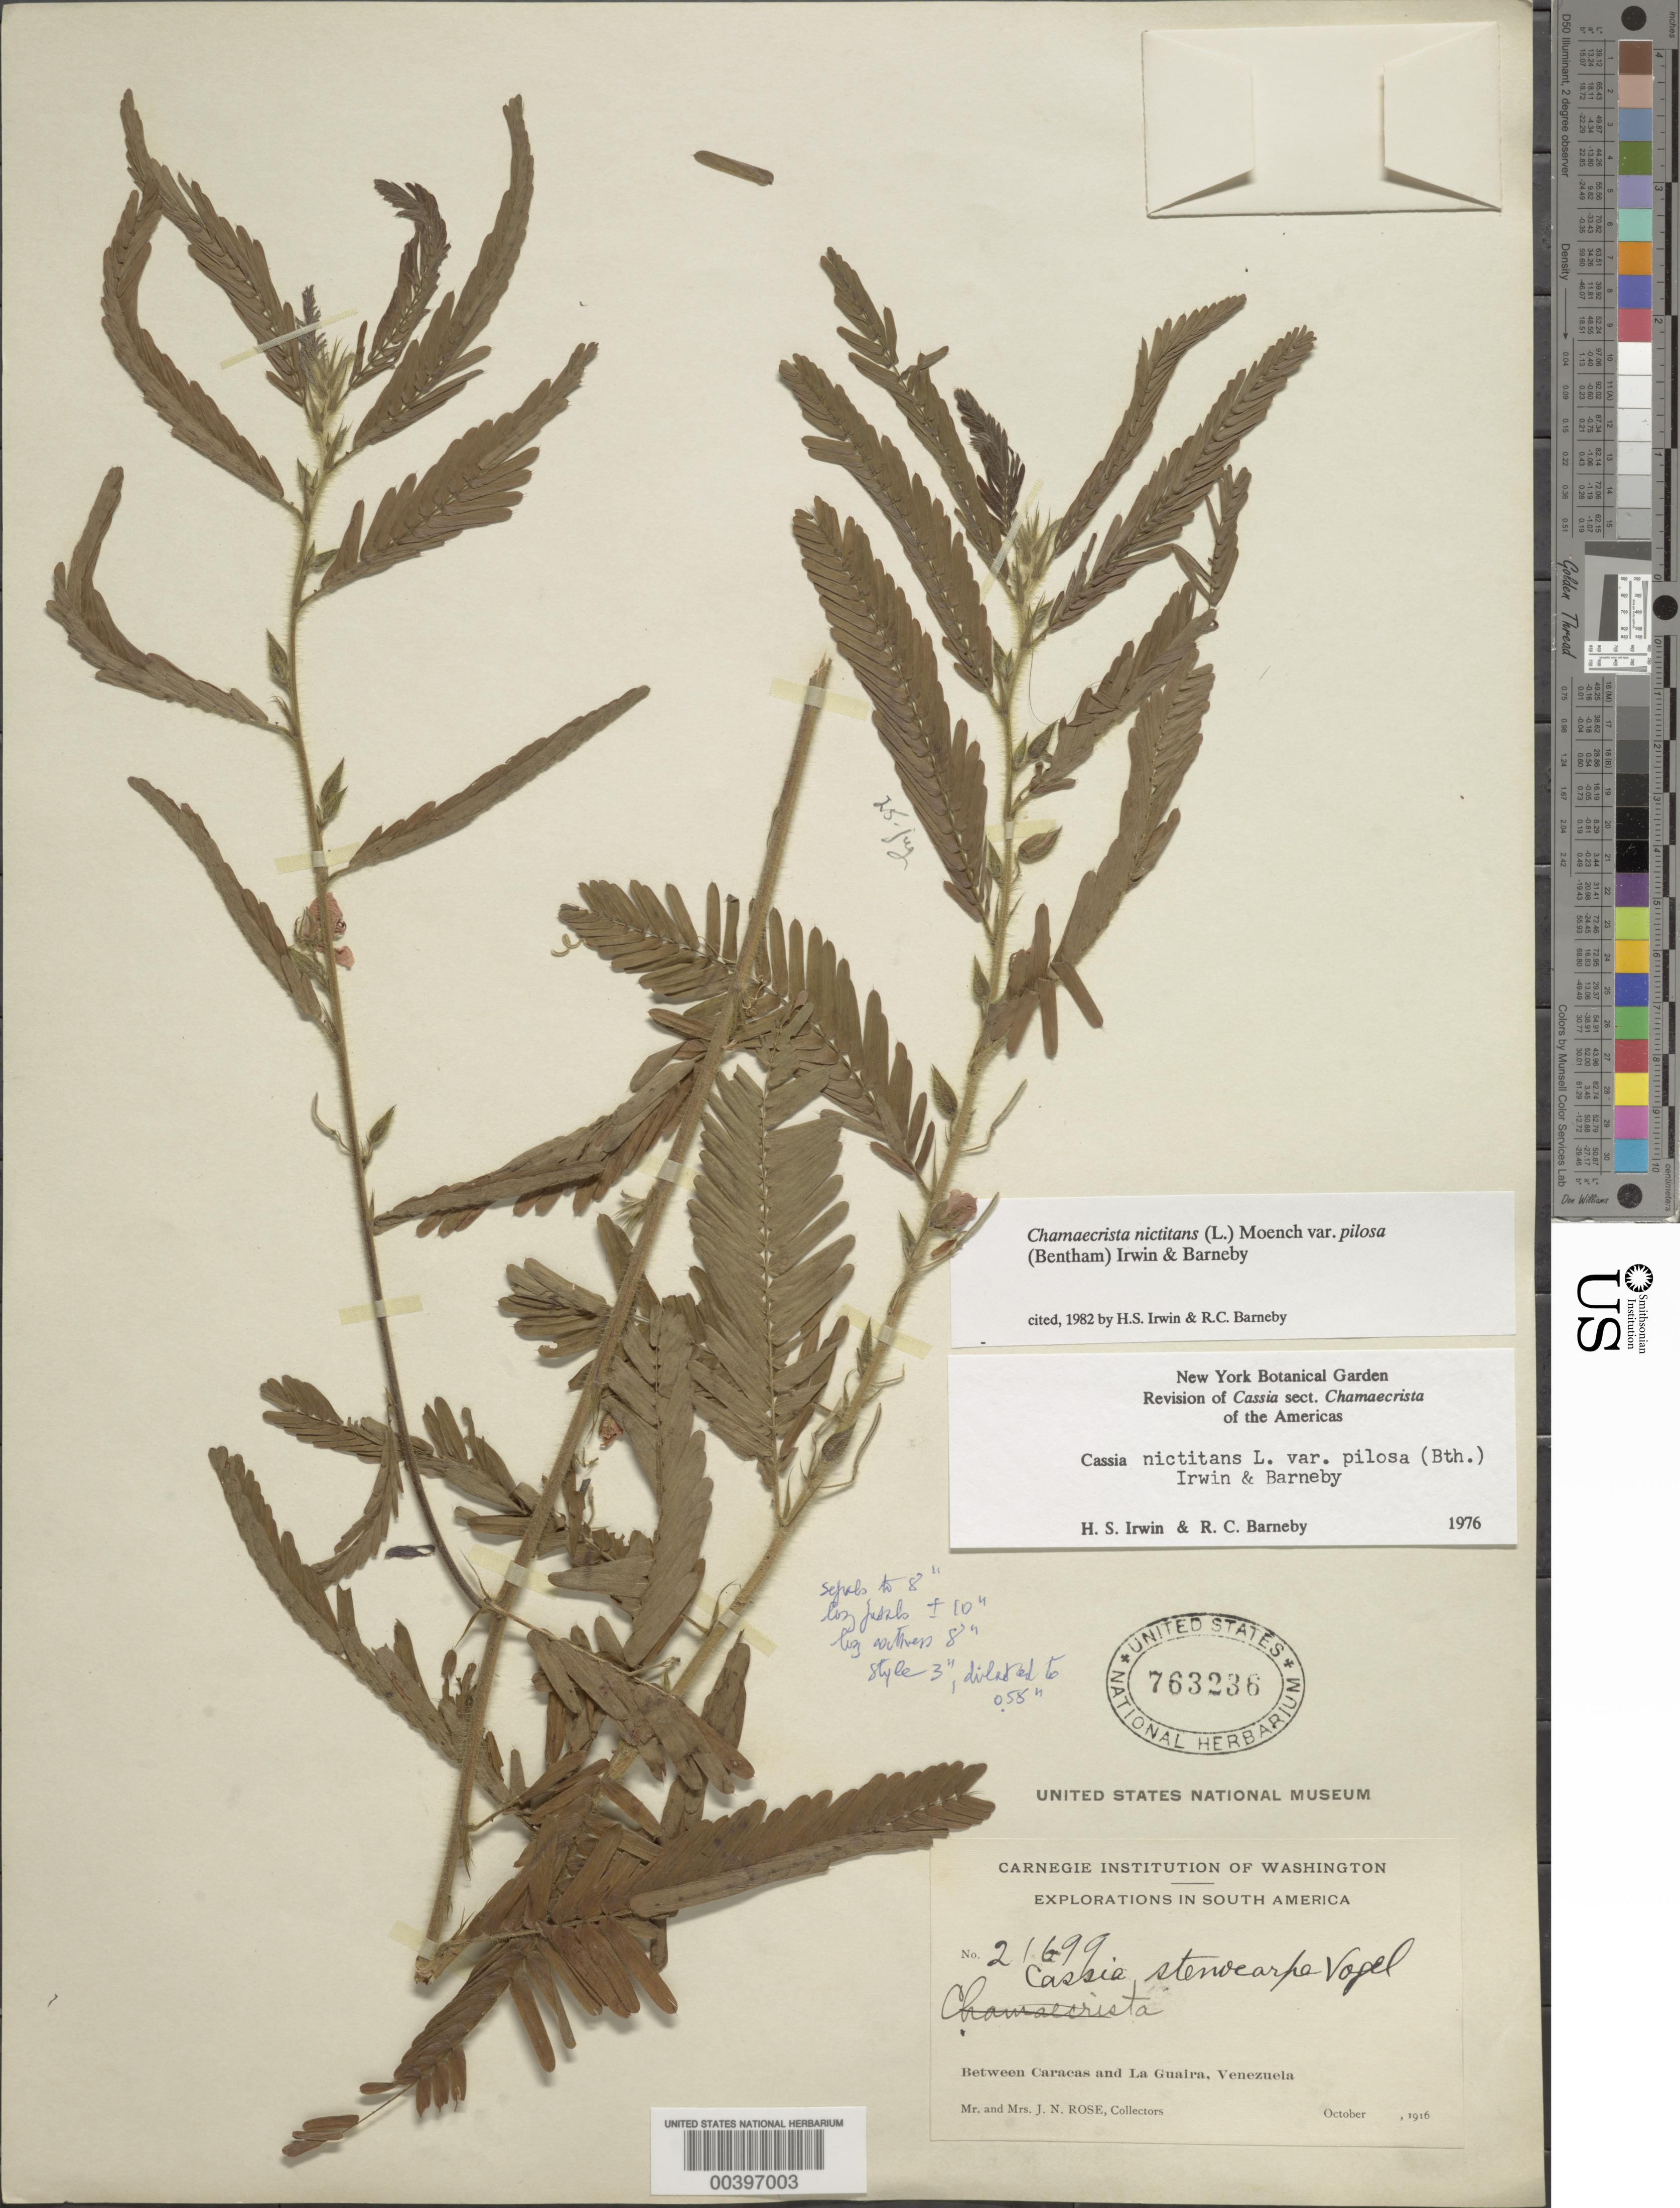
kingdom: Plantae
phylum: Tracheophyta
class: Magnoliopsida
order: Fabales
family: Fabaceae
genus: Chamaecrista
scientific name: Chamaecrista nictitans var. pilosa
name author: (Benth.) H.S. Irwin & Barneby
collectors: J. N. Rose & J. M. Rose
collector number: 21699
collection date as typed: Oct 1916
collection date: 1916-10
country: Venezuela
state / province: Distrito Federal / Vargas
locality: Between Caracas and La Guaira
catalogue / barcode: US 763236